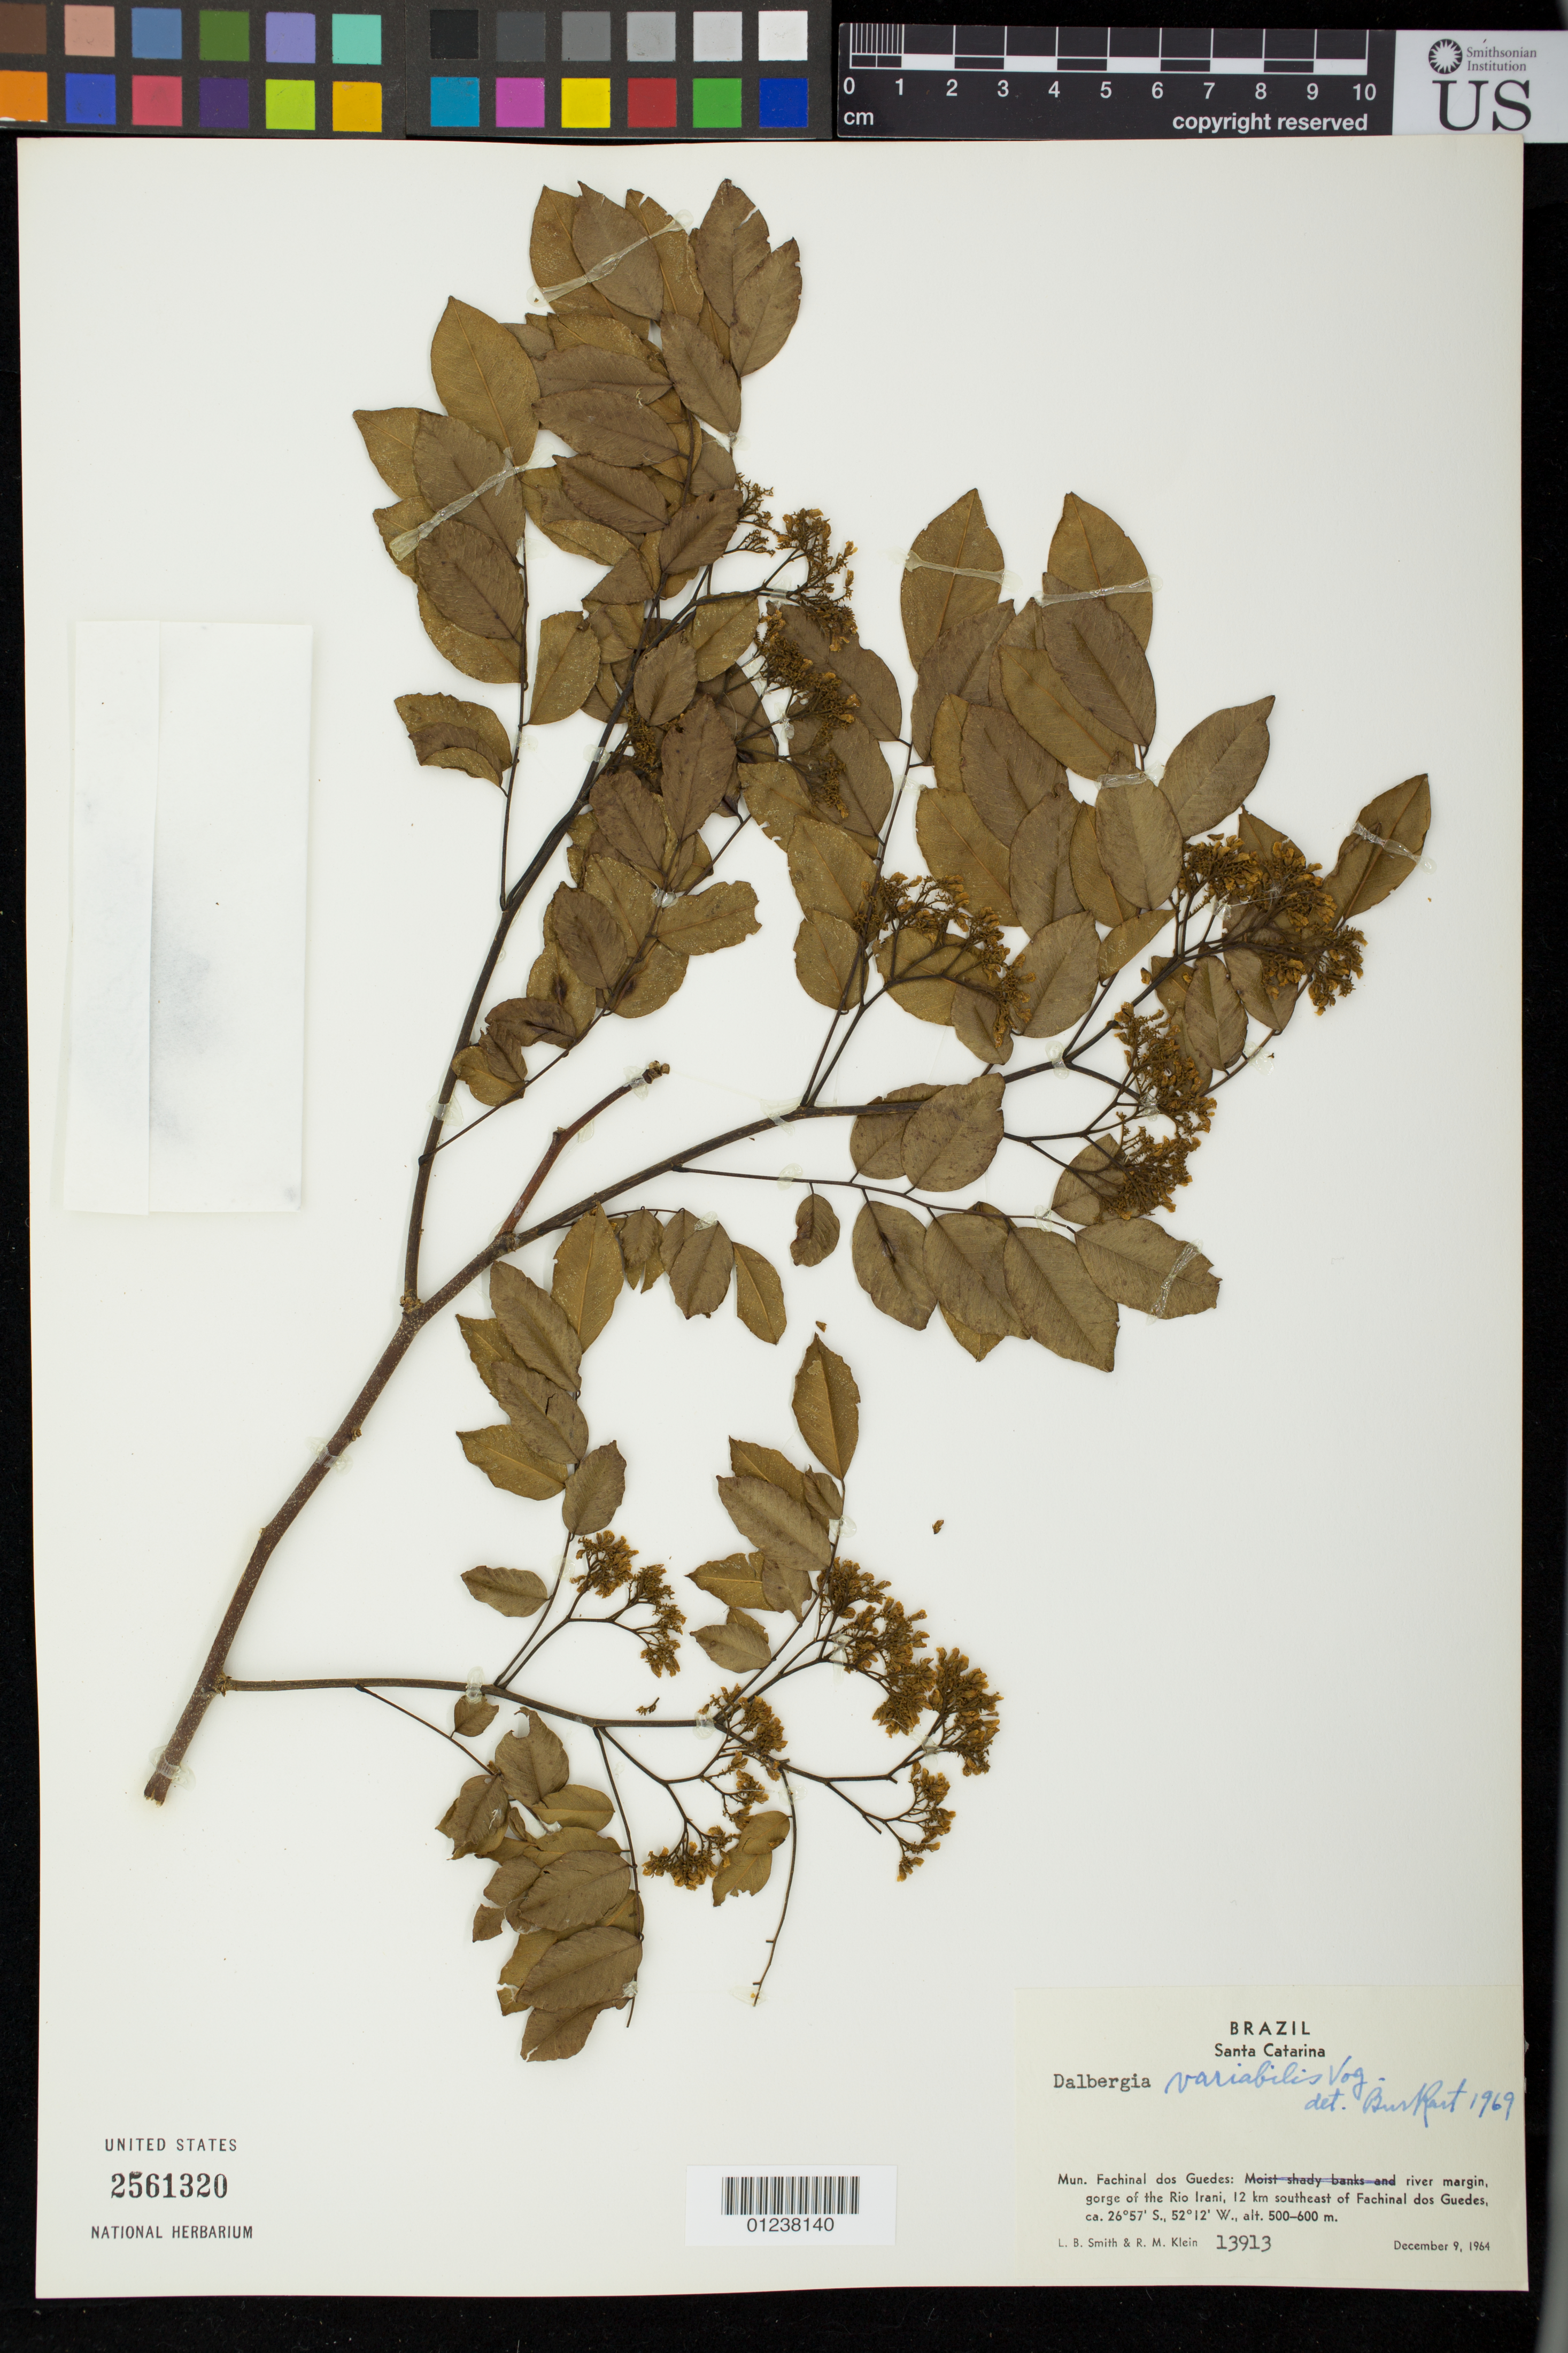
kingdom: Plantae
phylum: Tracheophyta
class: Magnoliopsida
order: Fabales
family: Fabaceae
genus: Dalbergia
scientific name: Dalbergia frutescens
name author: (Vell.) Britton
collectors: L. Smith & R. M. Klein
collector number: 13913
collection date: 1964-12-09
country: Brazil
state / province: Santa Catarina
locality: Mun. Fachinal dos Guedes: gorge of the Rio Irani, 12 km southeast of Fachinal dos Guedes.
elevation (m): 500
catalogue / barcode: US 2561320